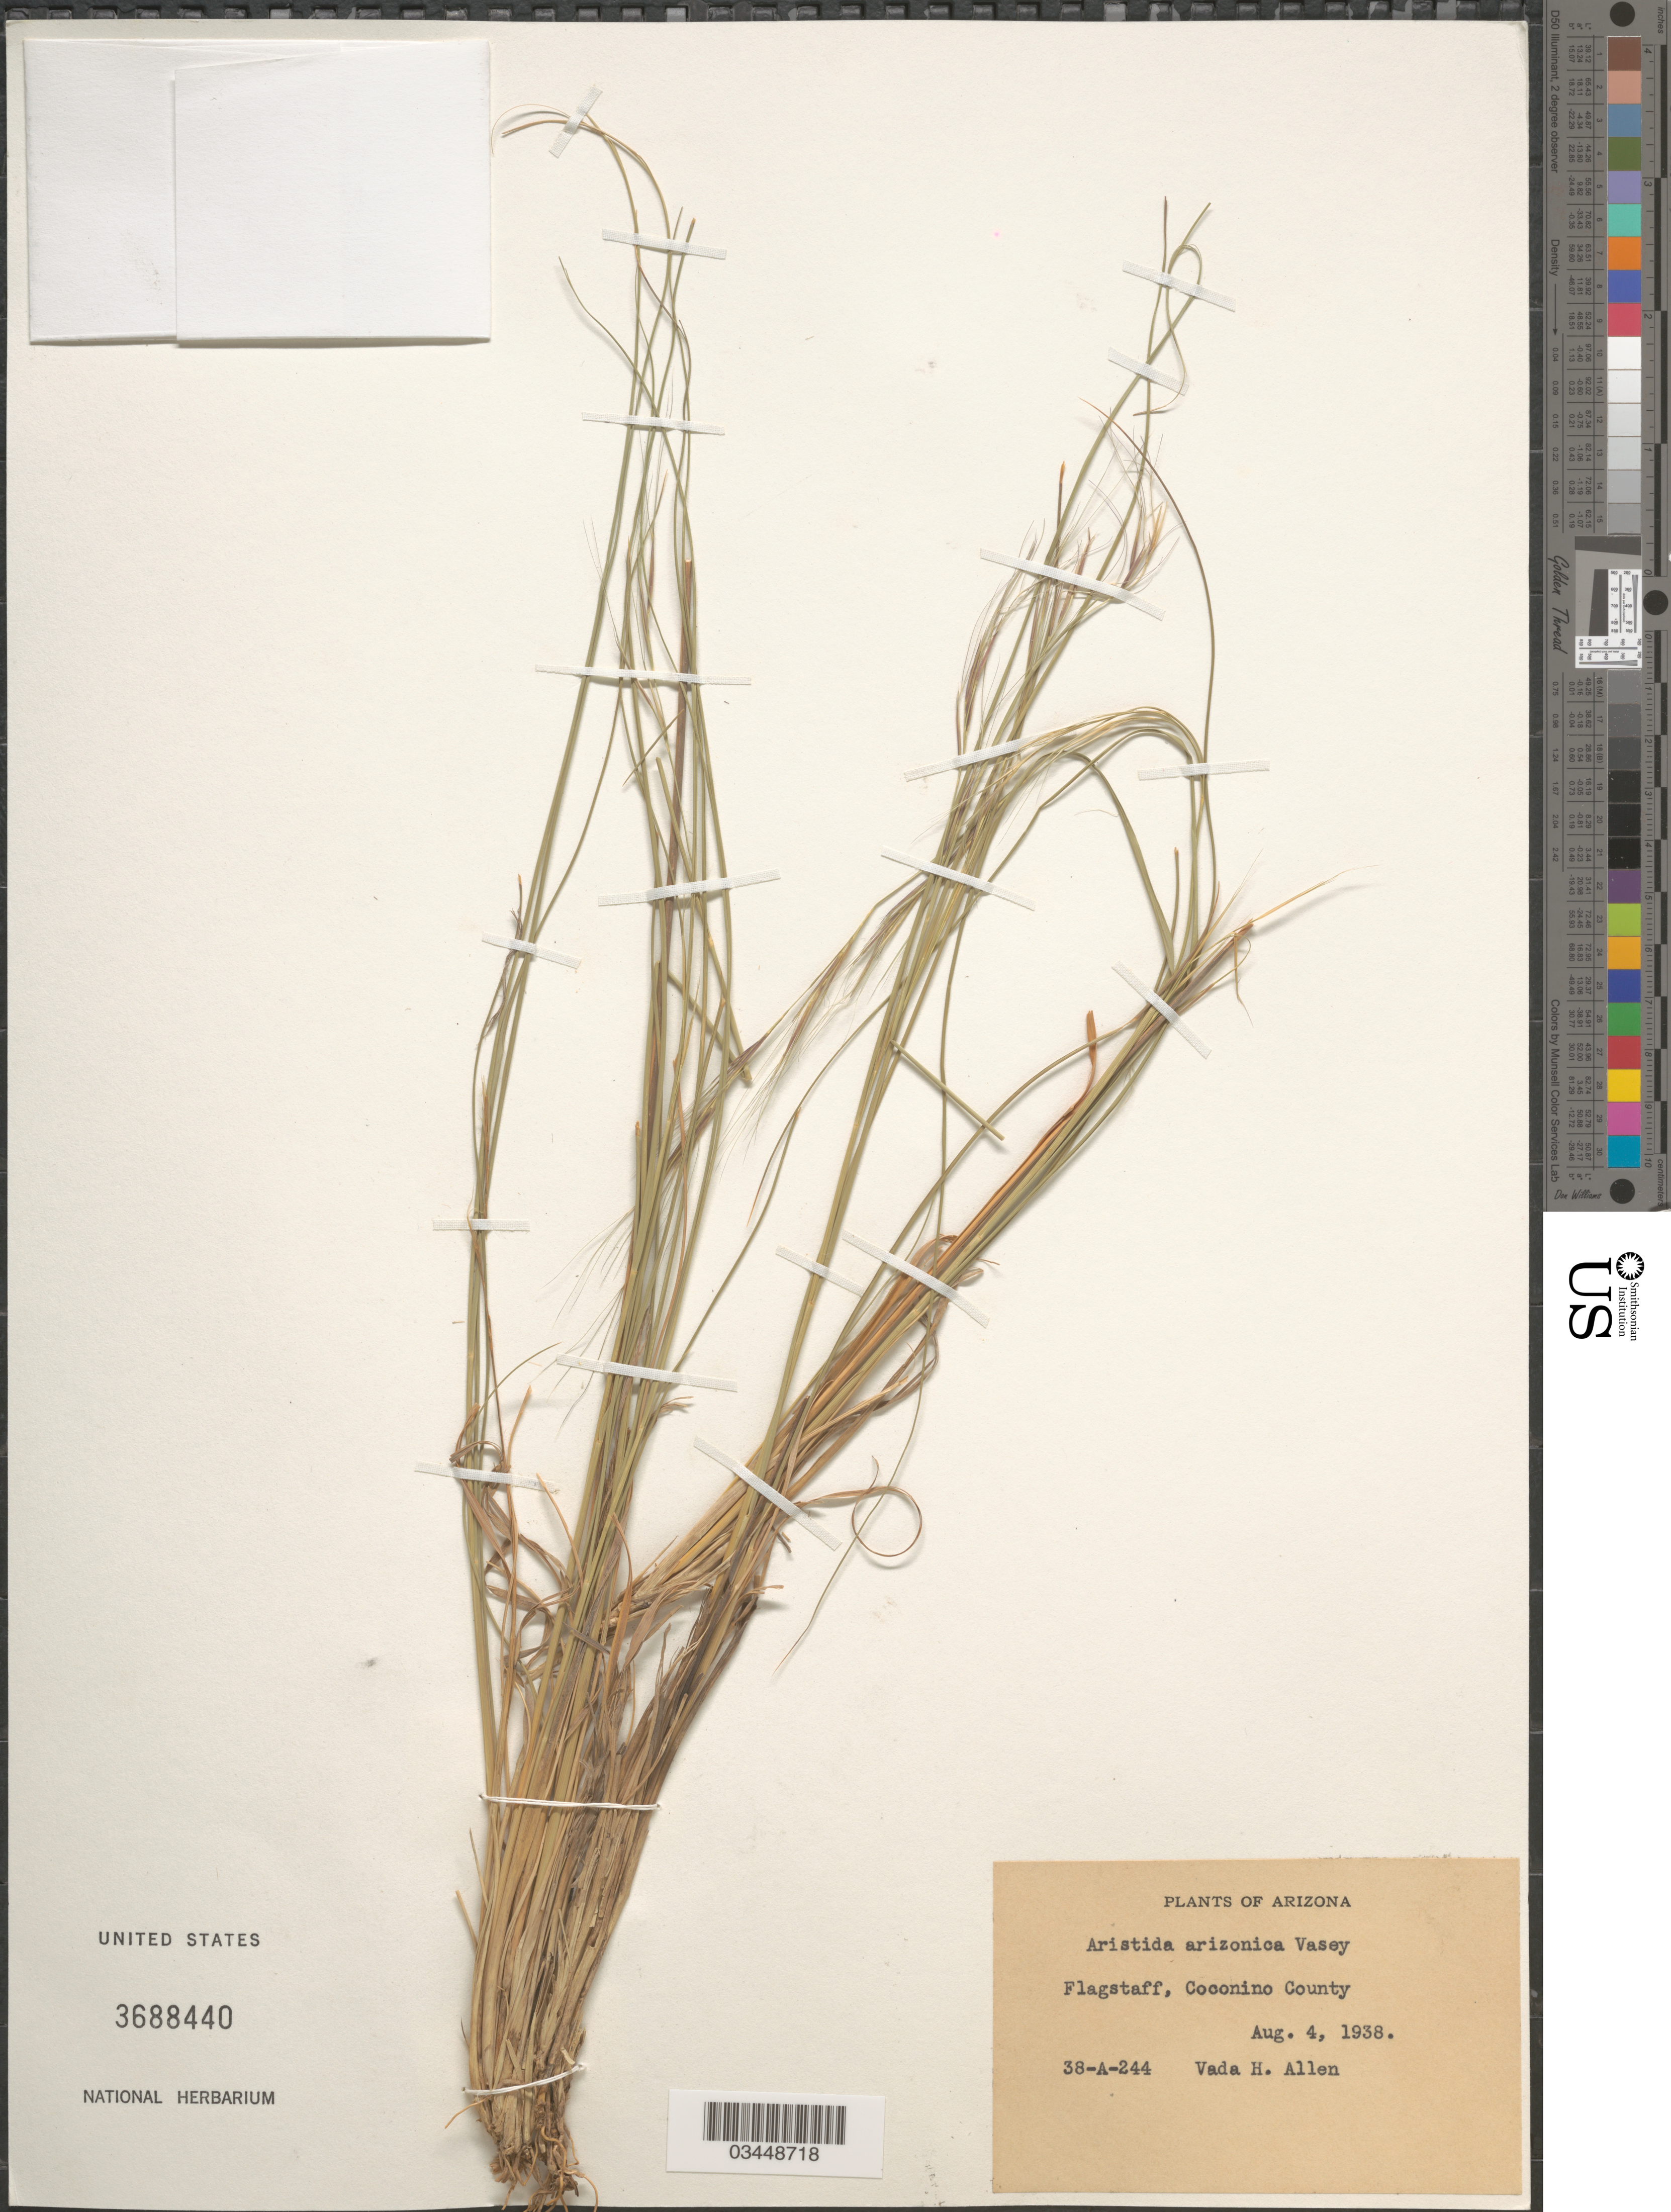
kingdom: Plantae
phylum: Tracheophyta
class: Liliopsida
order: Poales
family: Poaceae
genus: Aristida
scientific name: Aristida arizonica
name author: Vasey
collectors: V. Allen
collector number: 38-A-244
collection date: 1938-08-04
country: United States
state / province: Arizona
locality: Flagstaff, Coconino County.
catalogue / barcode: US 3688440